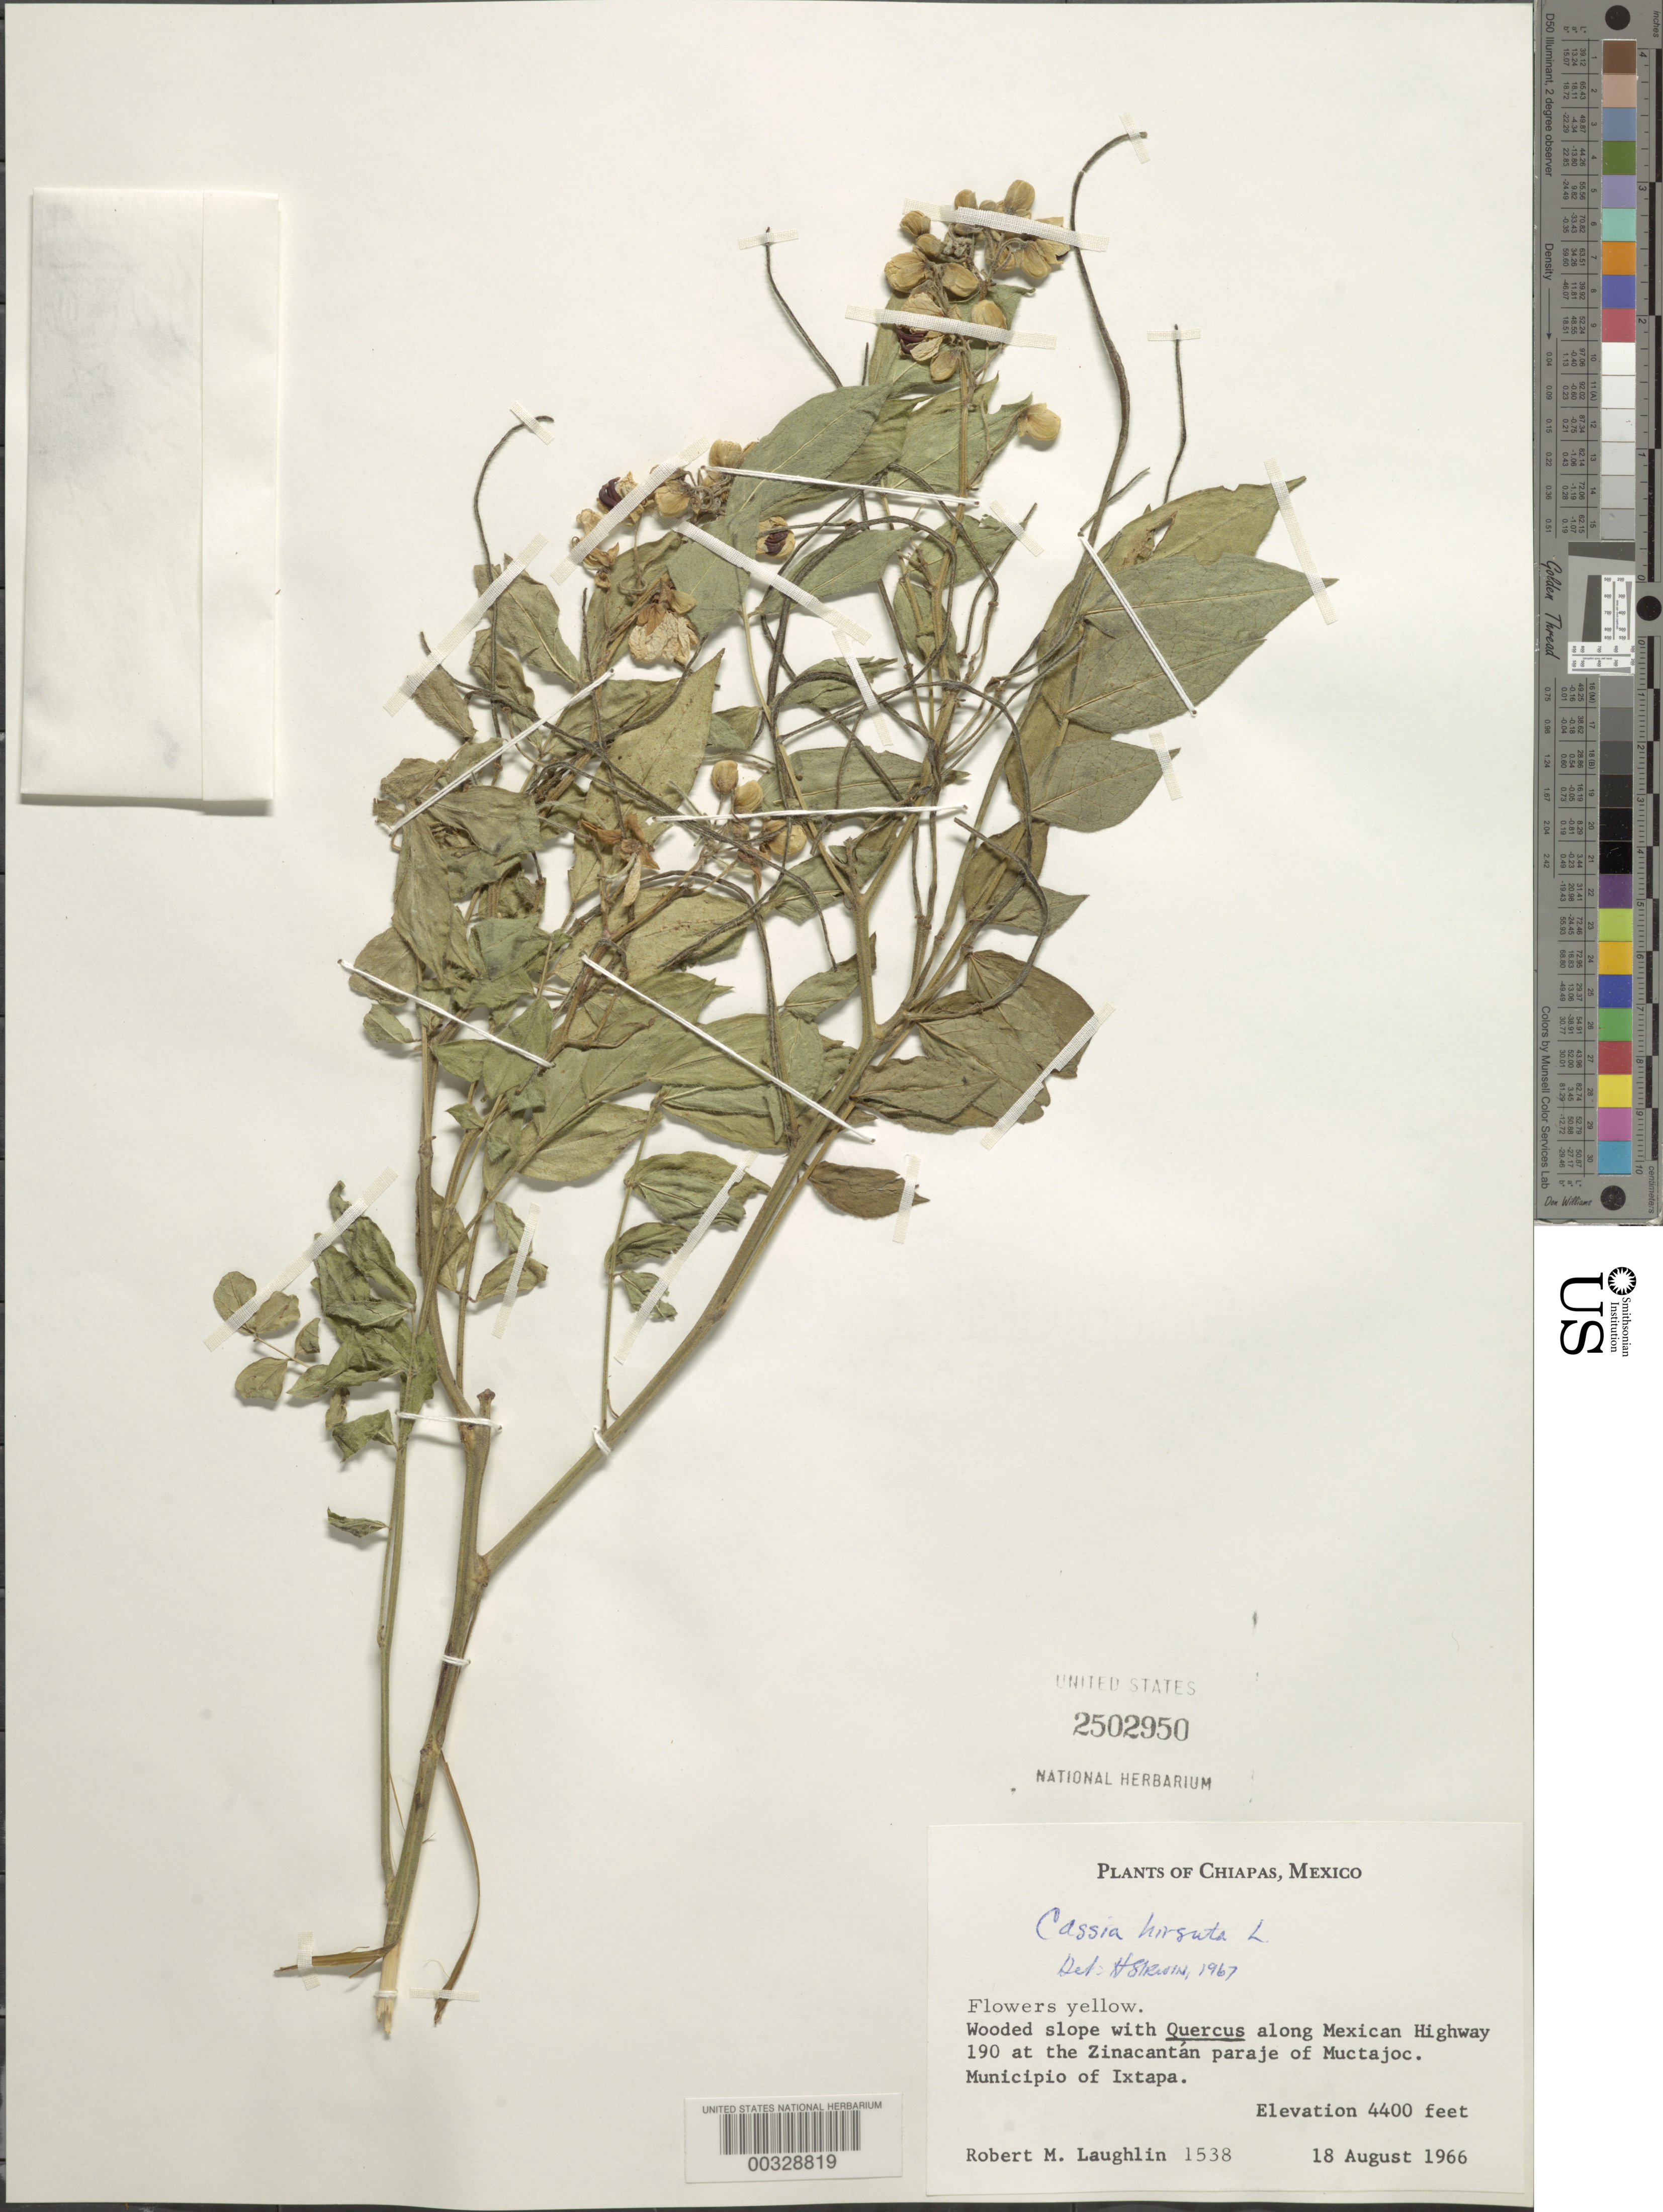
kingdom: Plantae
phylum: Tracheophyta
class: Magnoliopsida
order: Fabales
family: Fabaceae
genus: Senna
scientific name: Senna hirsuta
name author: (L.) H.S. Irwin & Barneby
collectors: R. M. Laughlin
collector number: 1538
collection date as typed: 18 Aug 1966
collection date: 1966-08-18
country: Mexico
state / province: Chiapas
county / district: Ixtapa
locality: Along Mexican highway 190 at the Zinacantan paraje of Muctajoc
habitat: Wooded slope with trees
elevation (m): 1341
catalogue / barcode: US 2502950